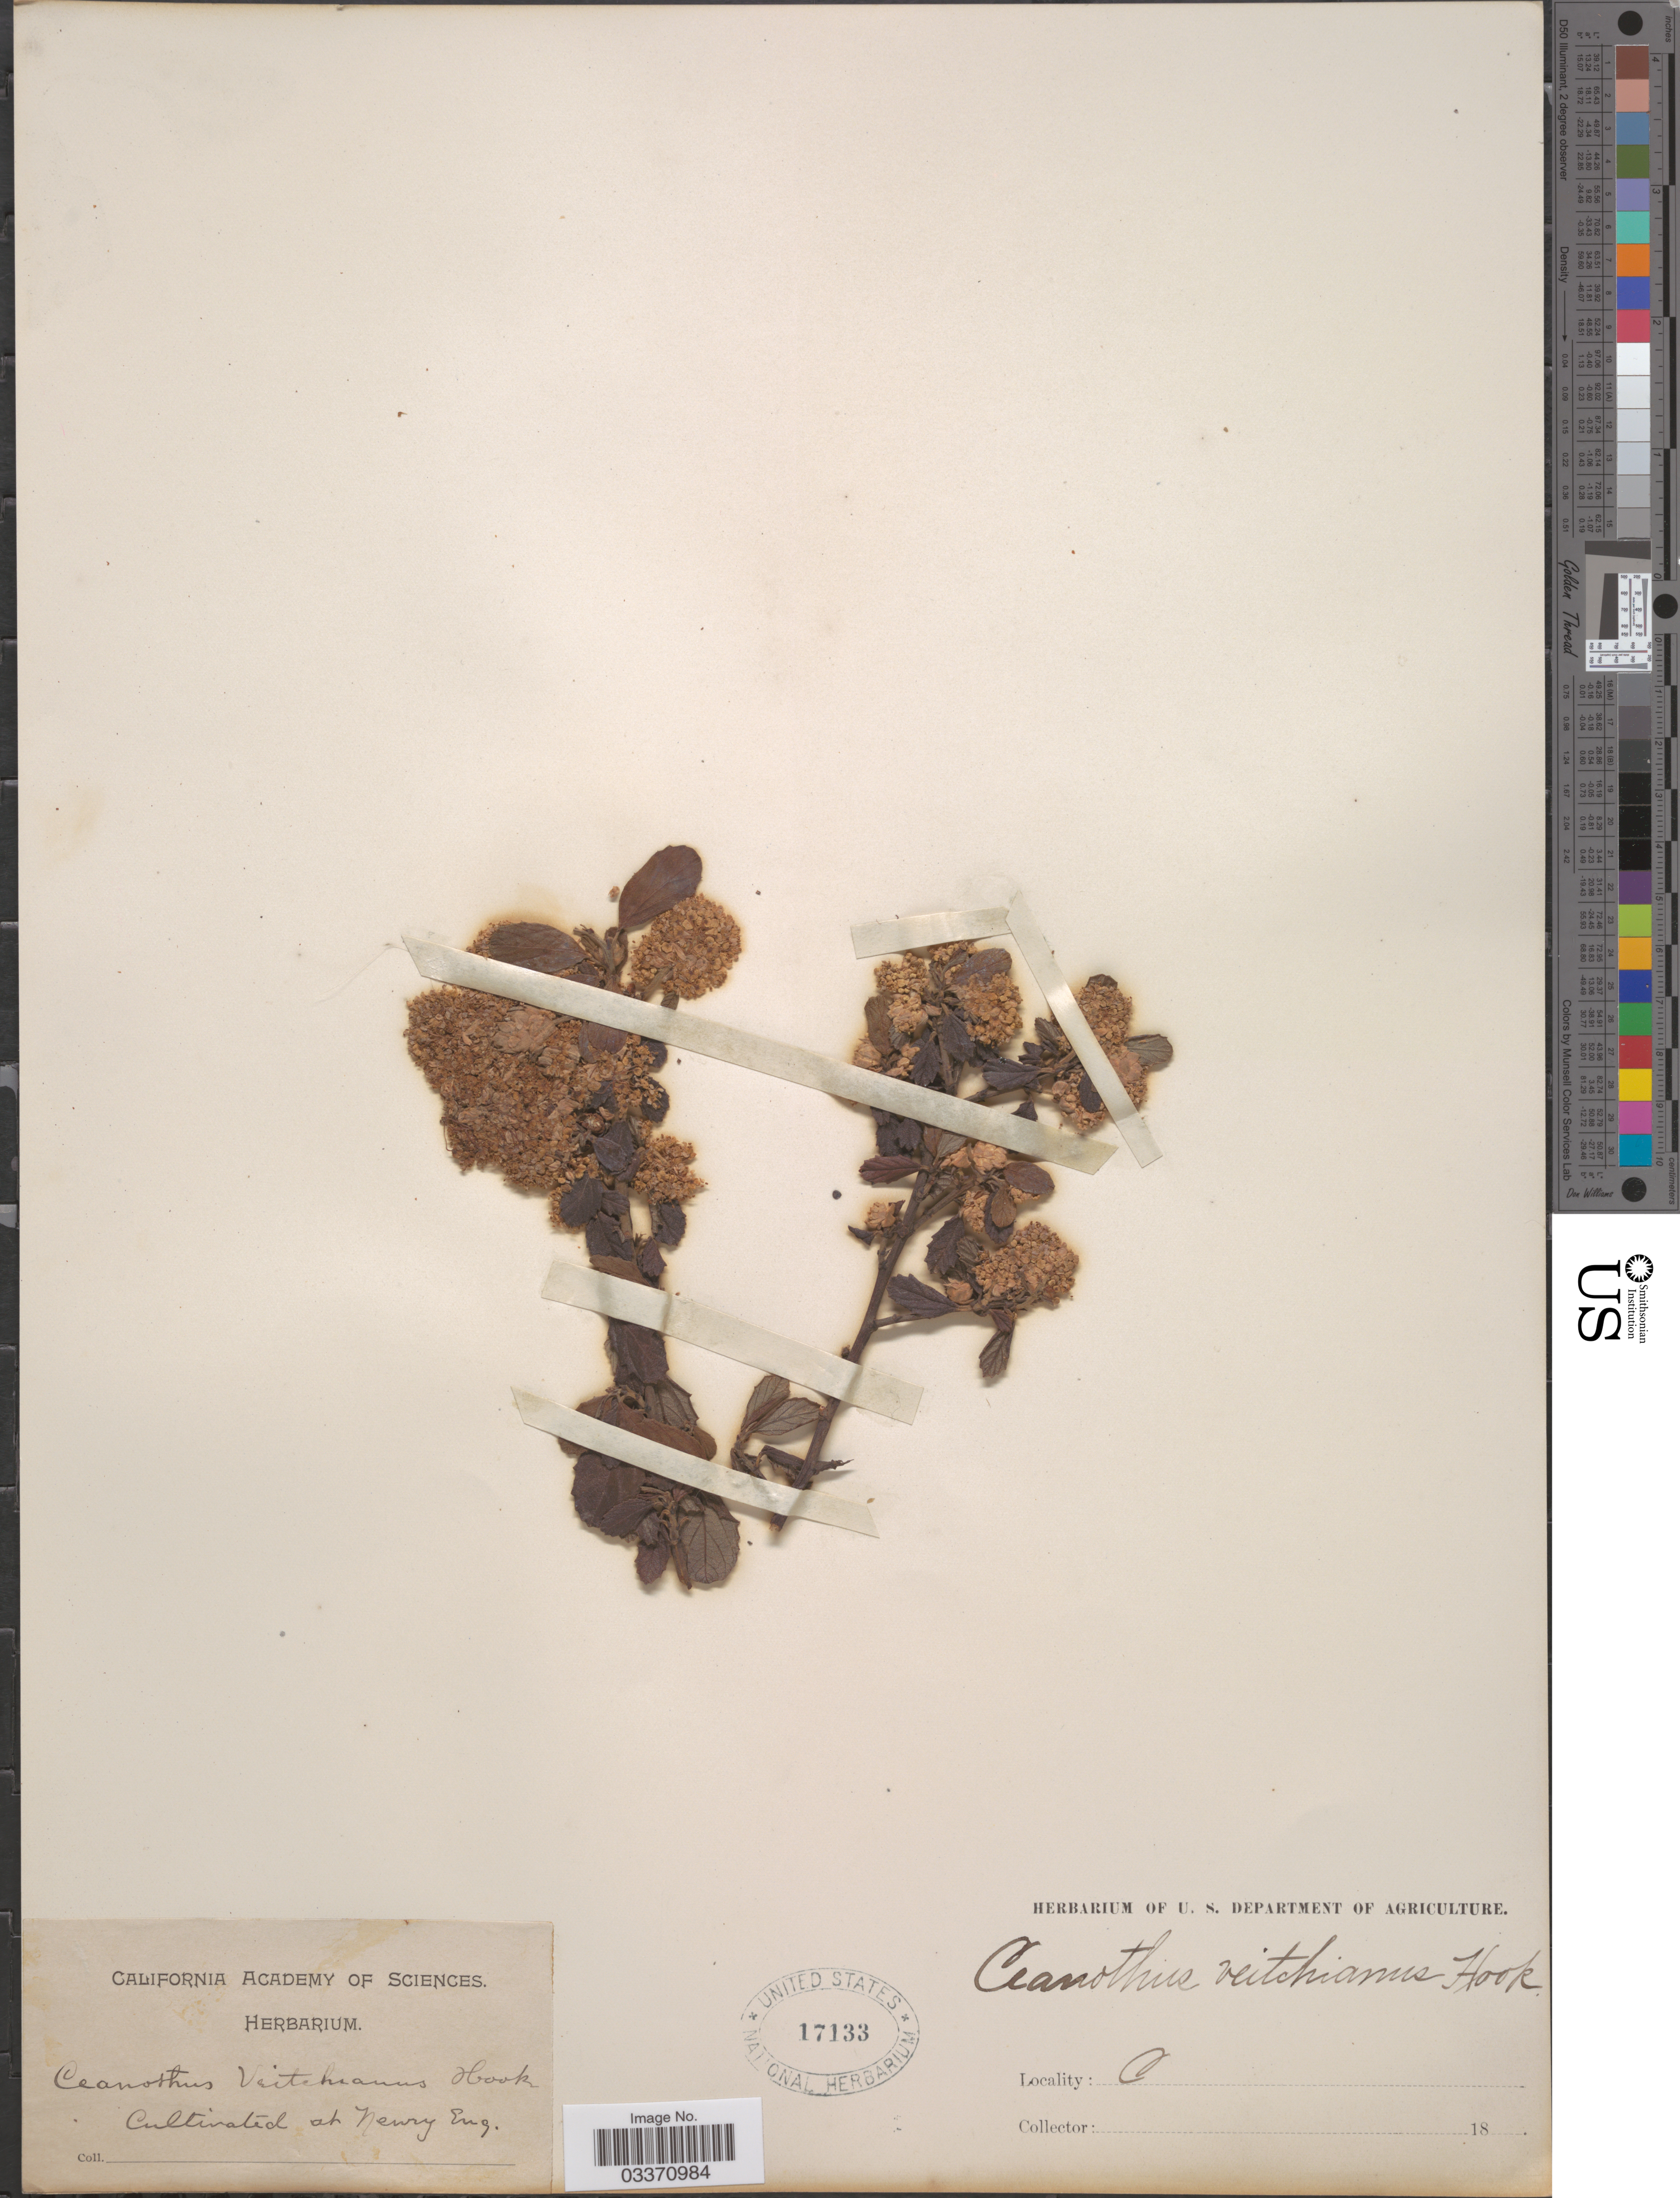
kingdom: Plantae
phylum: Tracheophyta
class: Magnoliopsida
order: Rosales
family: Rhamnaceae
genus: Ceanothus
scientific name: Ceanothus sp.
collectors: California Academy of Sciences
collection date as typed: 18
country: United Kingdom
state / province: England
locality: At Newry Eng.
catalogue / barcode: US 17133